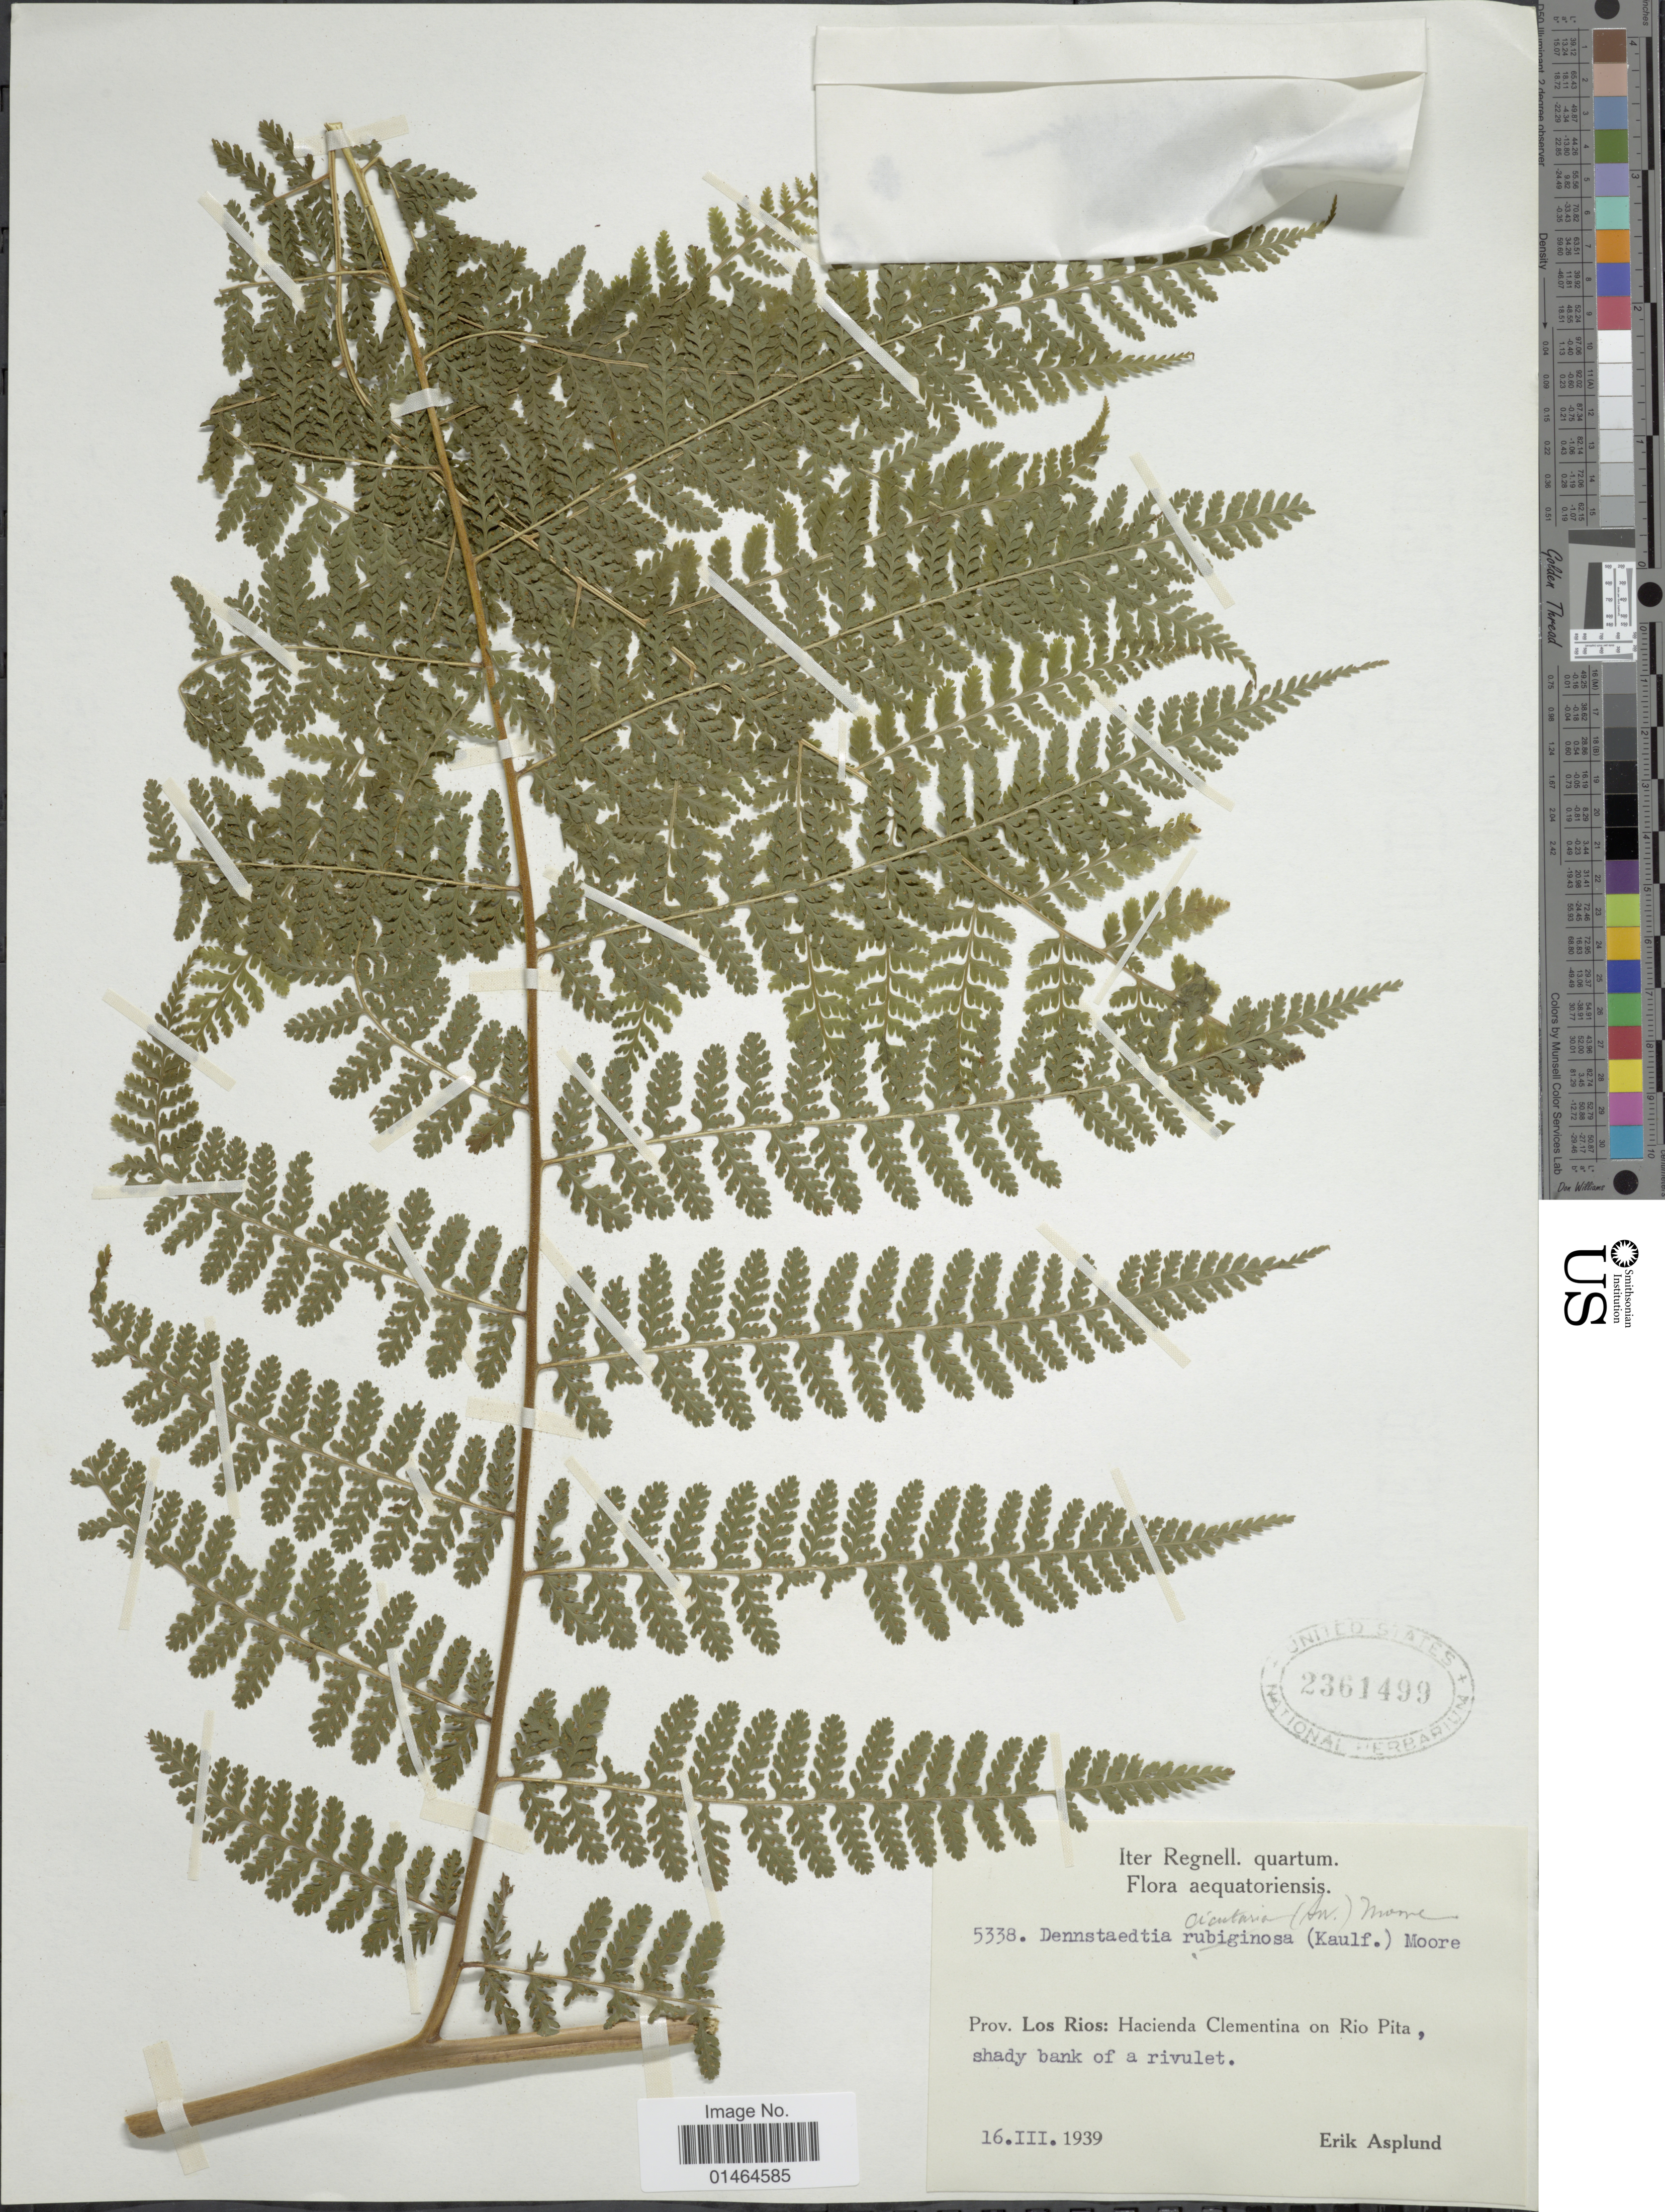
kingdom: Plantae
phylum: Tracheophyta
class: Polypodiopsida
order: Polypodiales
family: Dennstaedtiaceae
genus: Dennstaedtia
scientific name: Dennstaedtia cicutaria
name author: (Sw.) T. Moore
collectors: E. Asplund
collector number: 5338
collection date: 1939-03-16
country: Ecuador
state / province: Los Ríos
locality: Hacienda Clementina on Rio Pita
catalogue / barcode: US 2361499